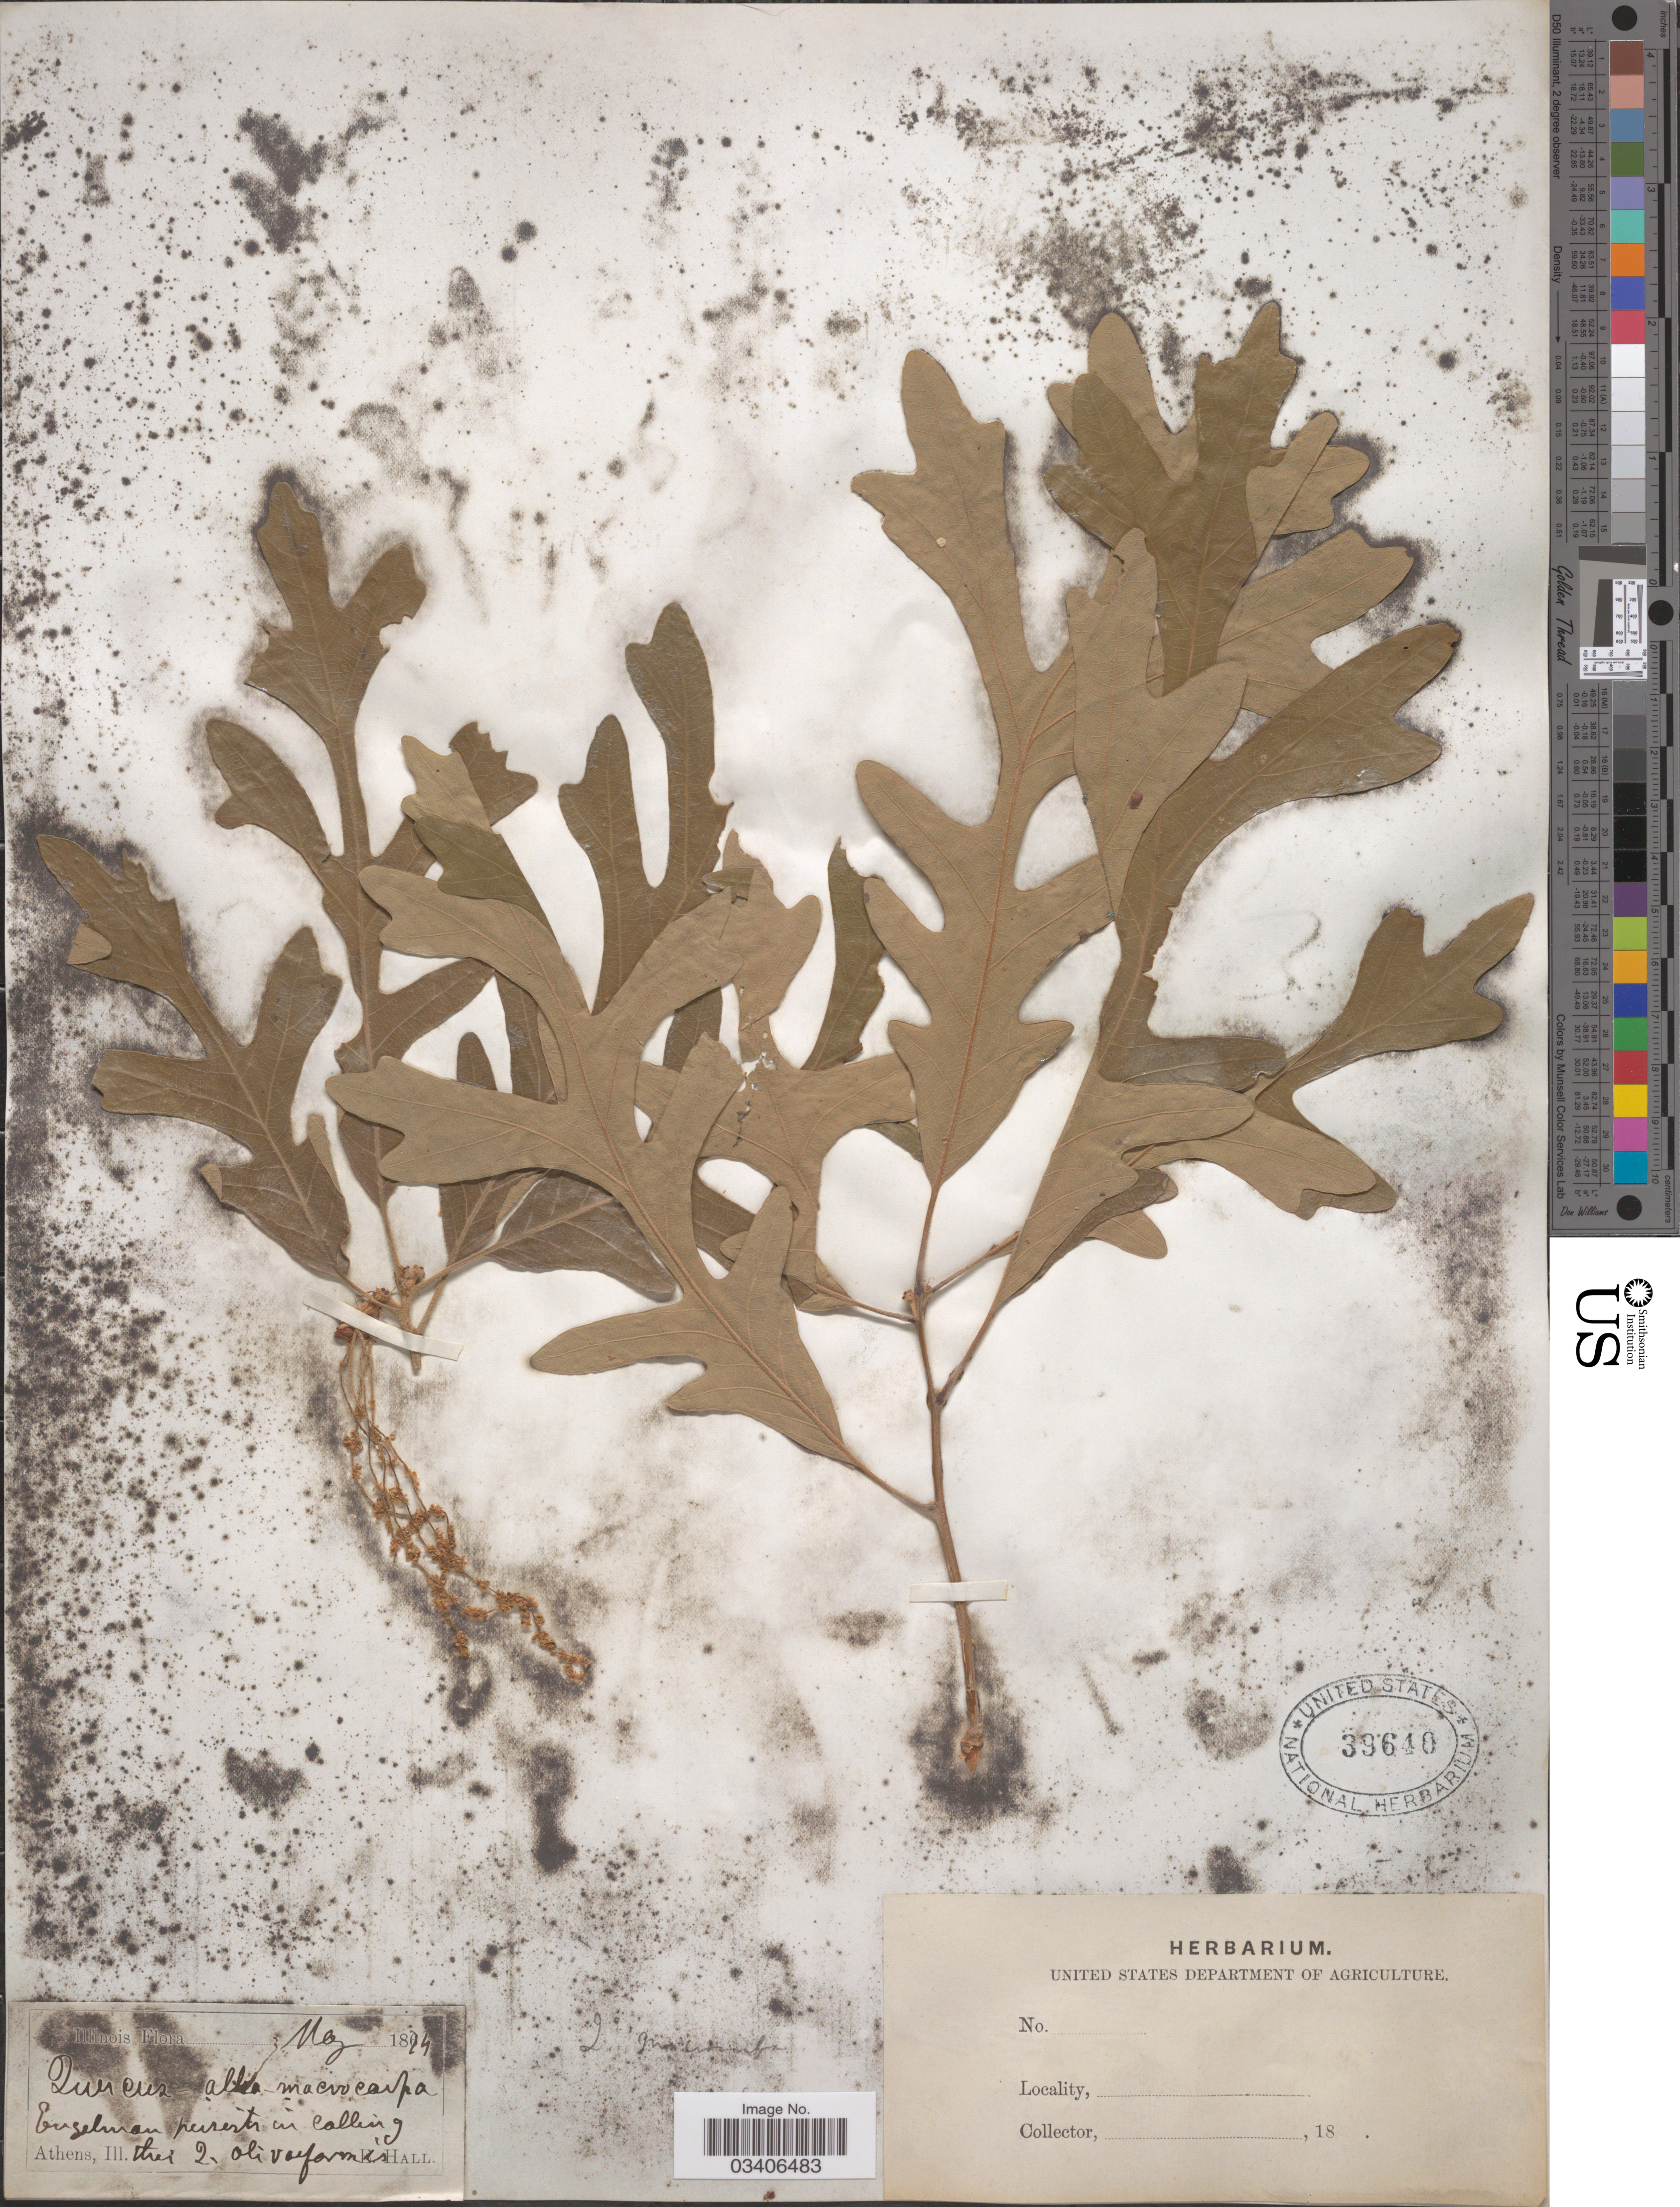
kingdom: Plantae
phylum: Tracheophyta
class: Magnoliopsida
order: Fagales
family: Fagaceae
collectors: E. Hall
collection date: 1874-05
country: United States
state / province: Illinois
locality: Athens.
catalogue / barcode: US 39640